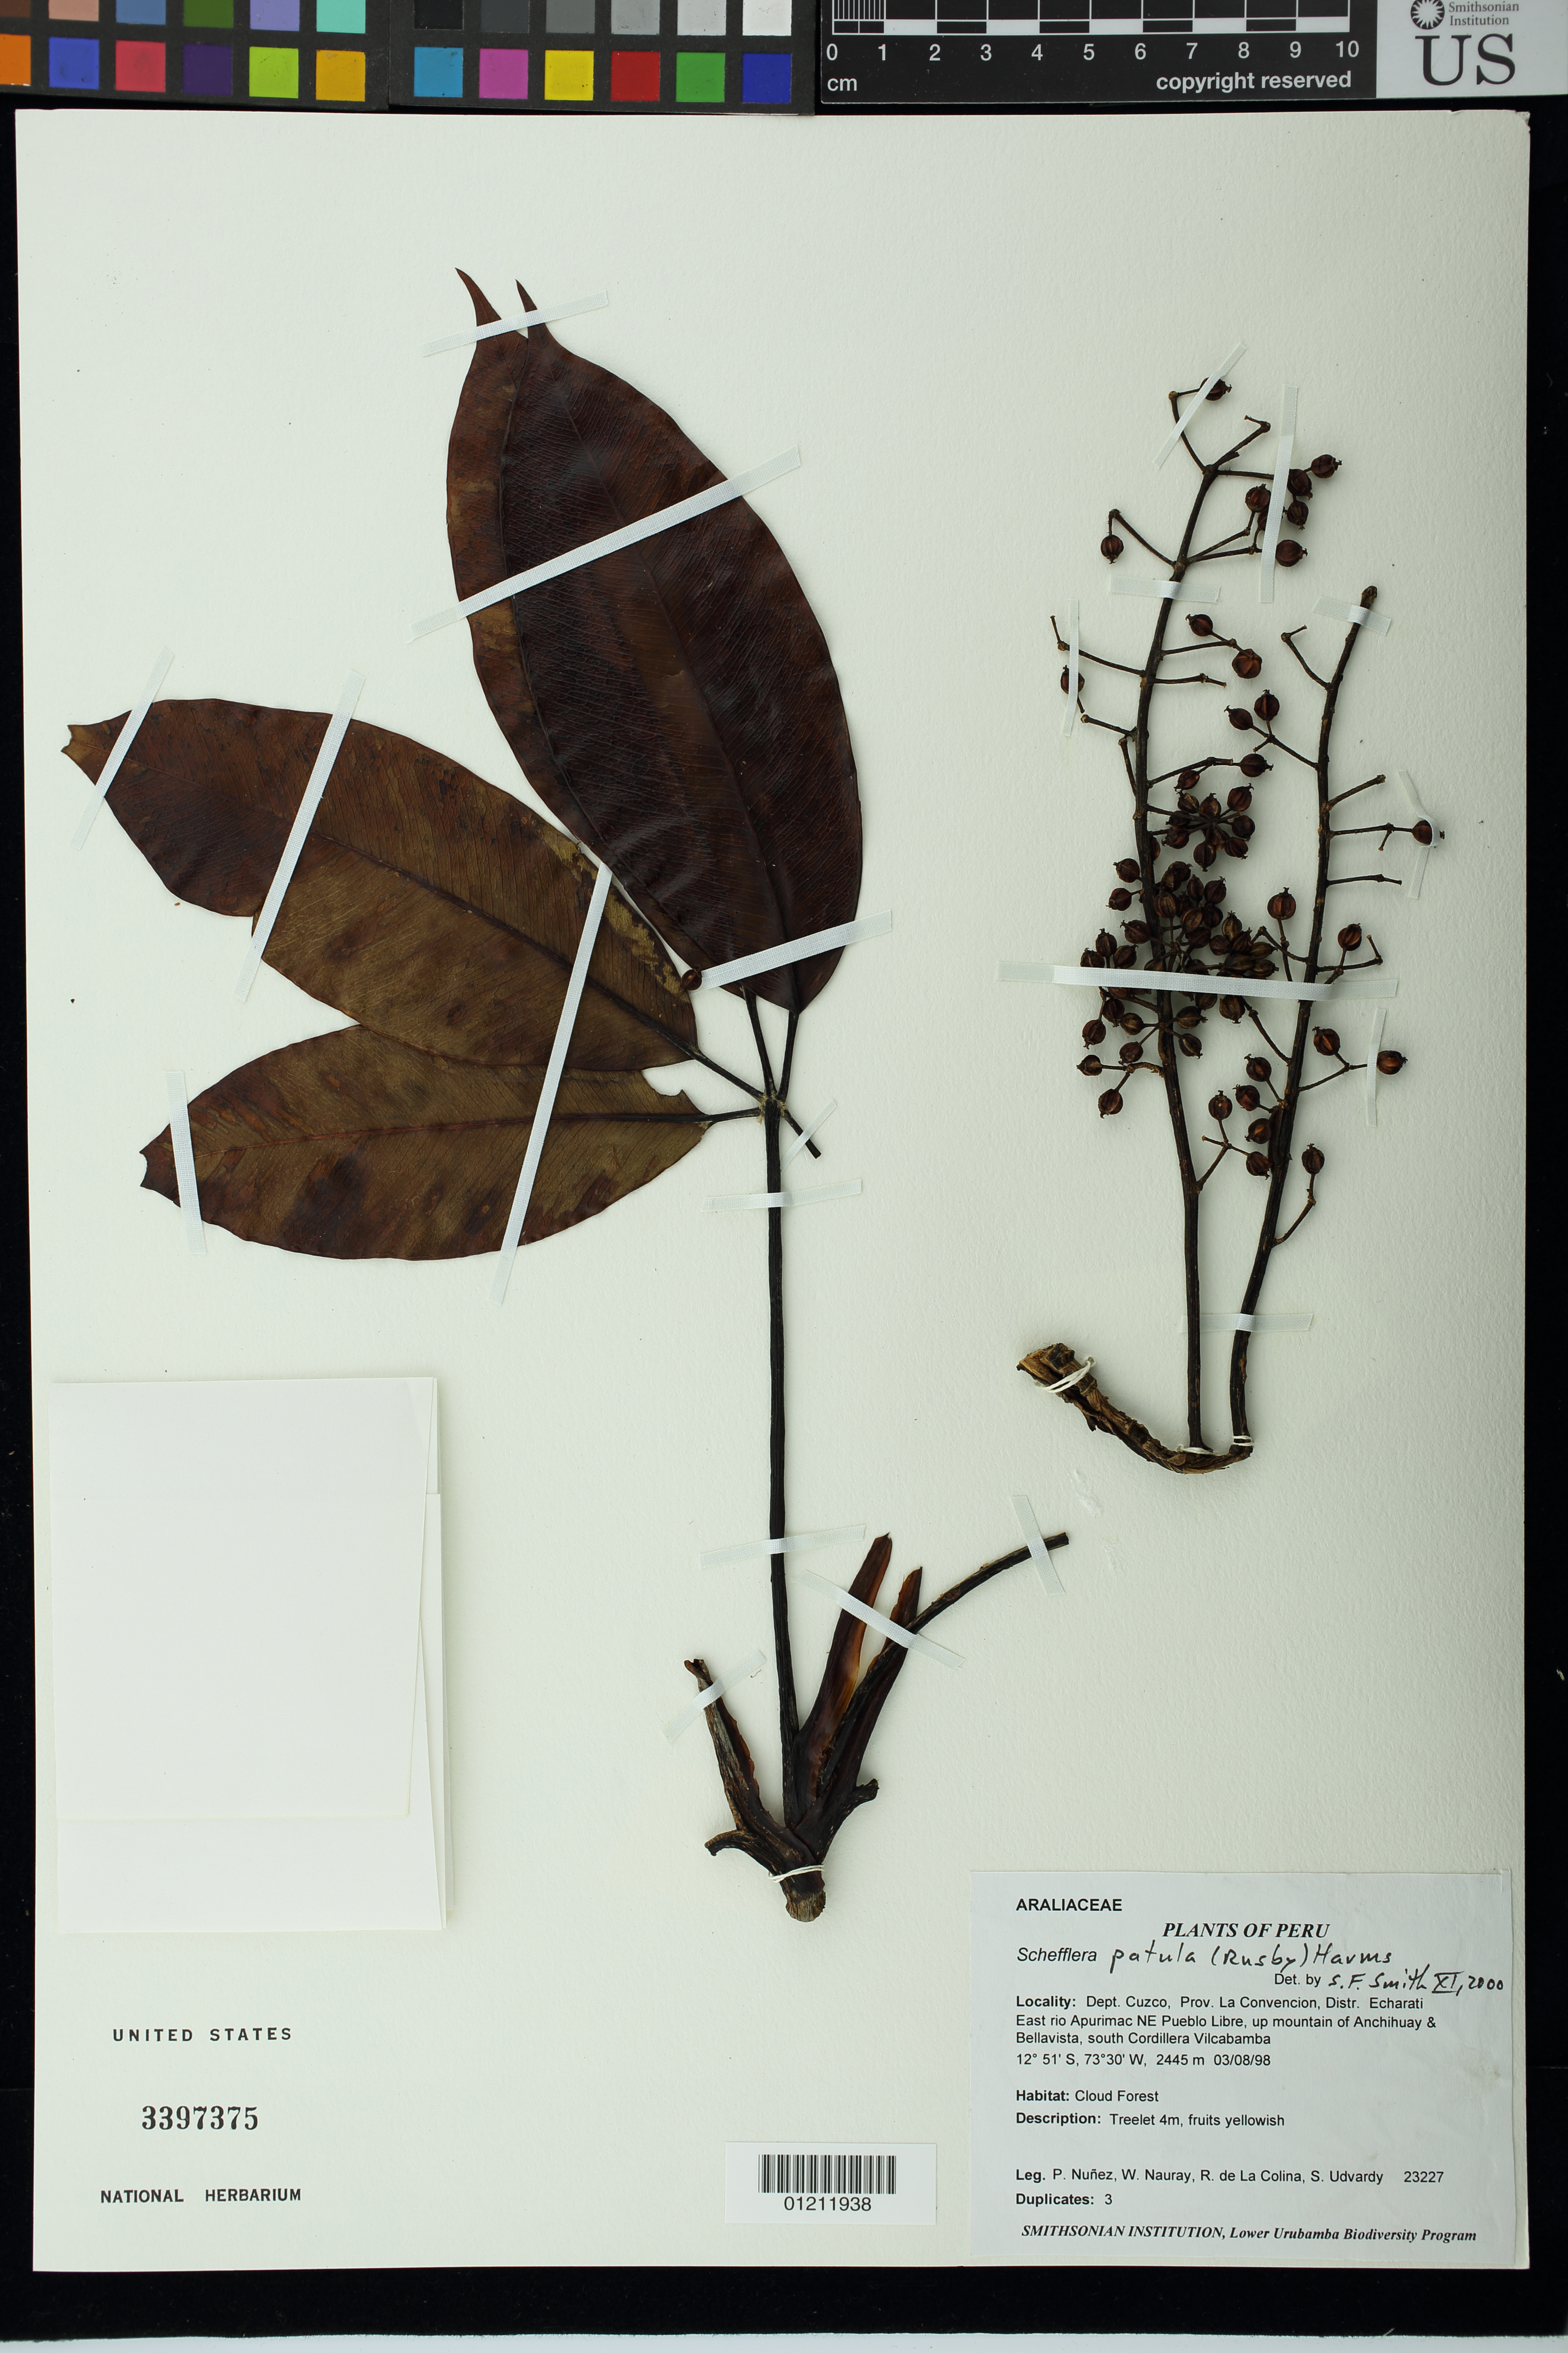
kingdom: Plantae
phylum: Tracheophyta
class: Magnoliopsida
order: Apiales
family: Araliaceae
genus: Schefflera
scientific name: Schefflera patula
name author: (Rusby) Harms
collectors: P. Nuñez V., W. Nauray, R. de La Colina & S. Udvardy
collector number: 23227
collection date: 1998-08-03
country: Peru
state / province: Cusco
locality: Prov. La Convencion, Distr. Echarati East rio Apurimac NE Pueblo Libre, up mountain of Anchihuay & Bellavista, south Cordillera Vilcabamba. Cloud forest.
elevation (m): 2445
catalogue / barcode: US 3397375